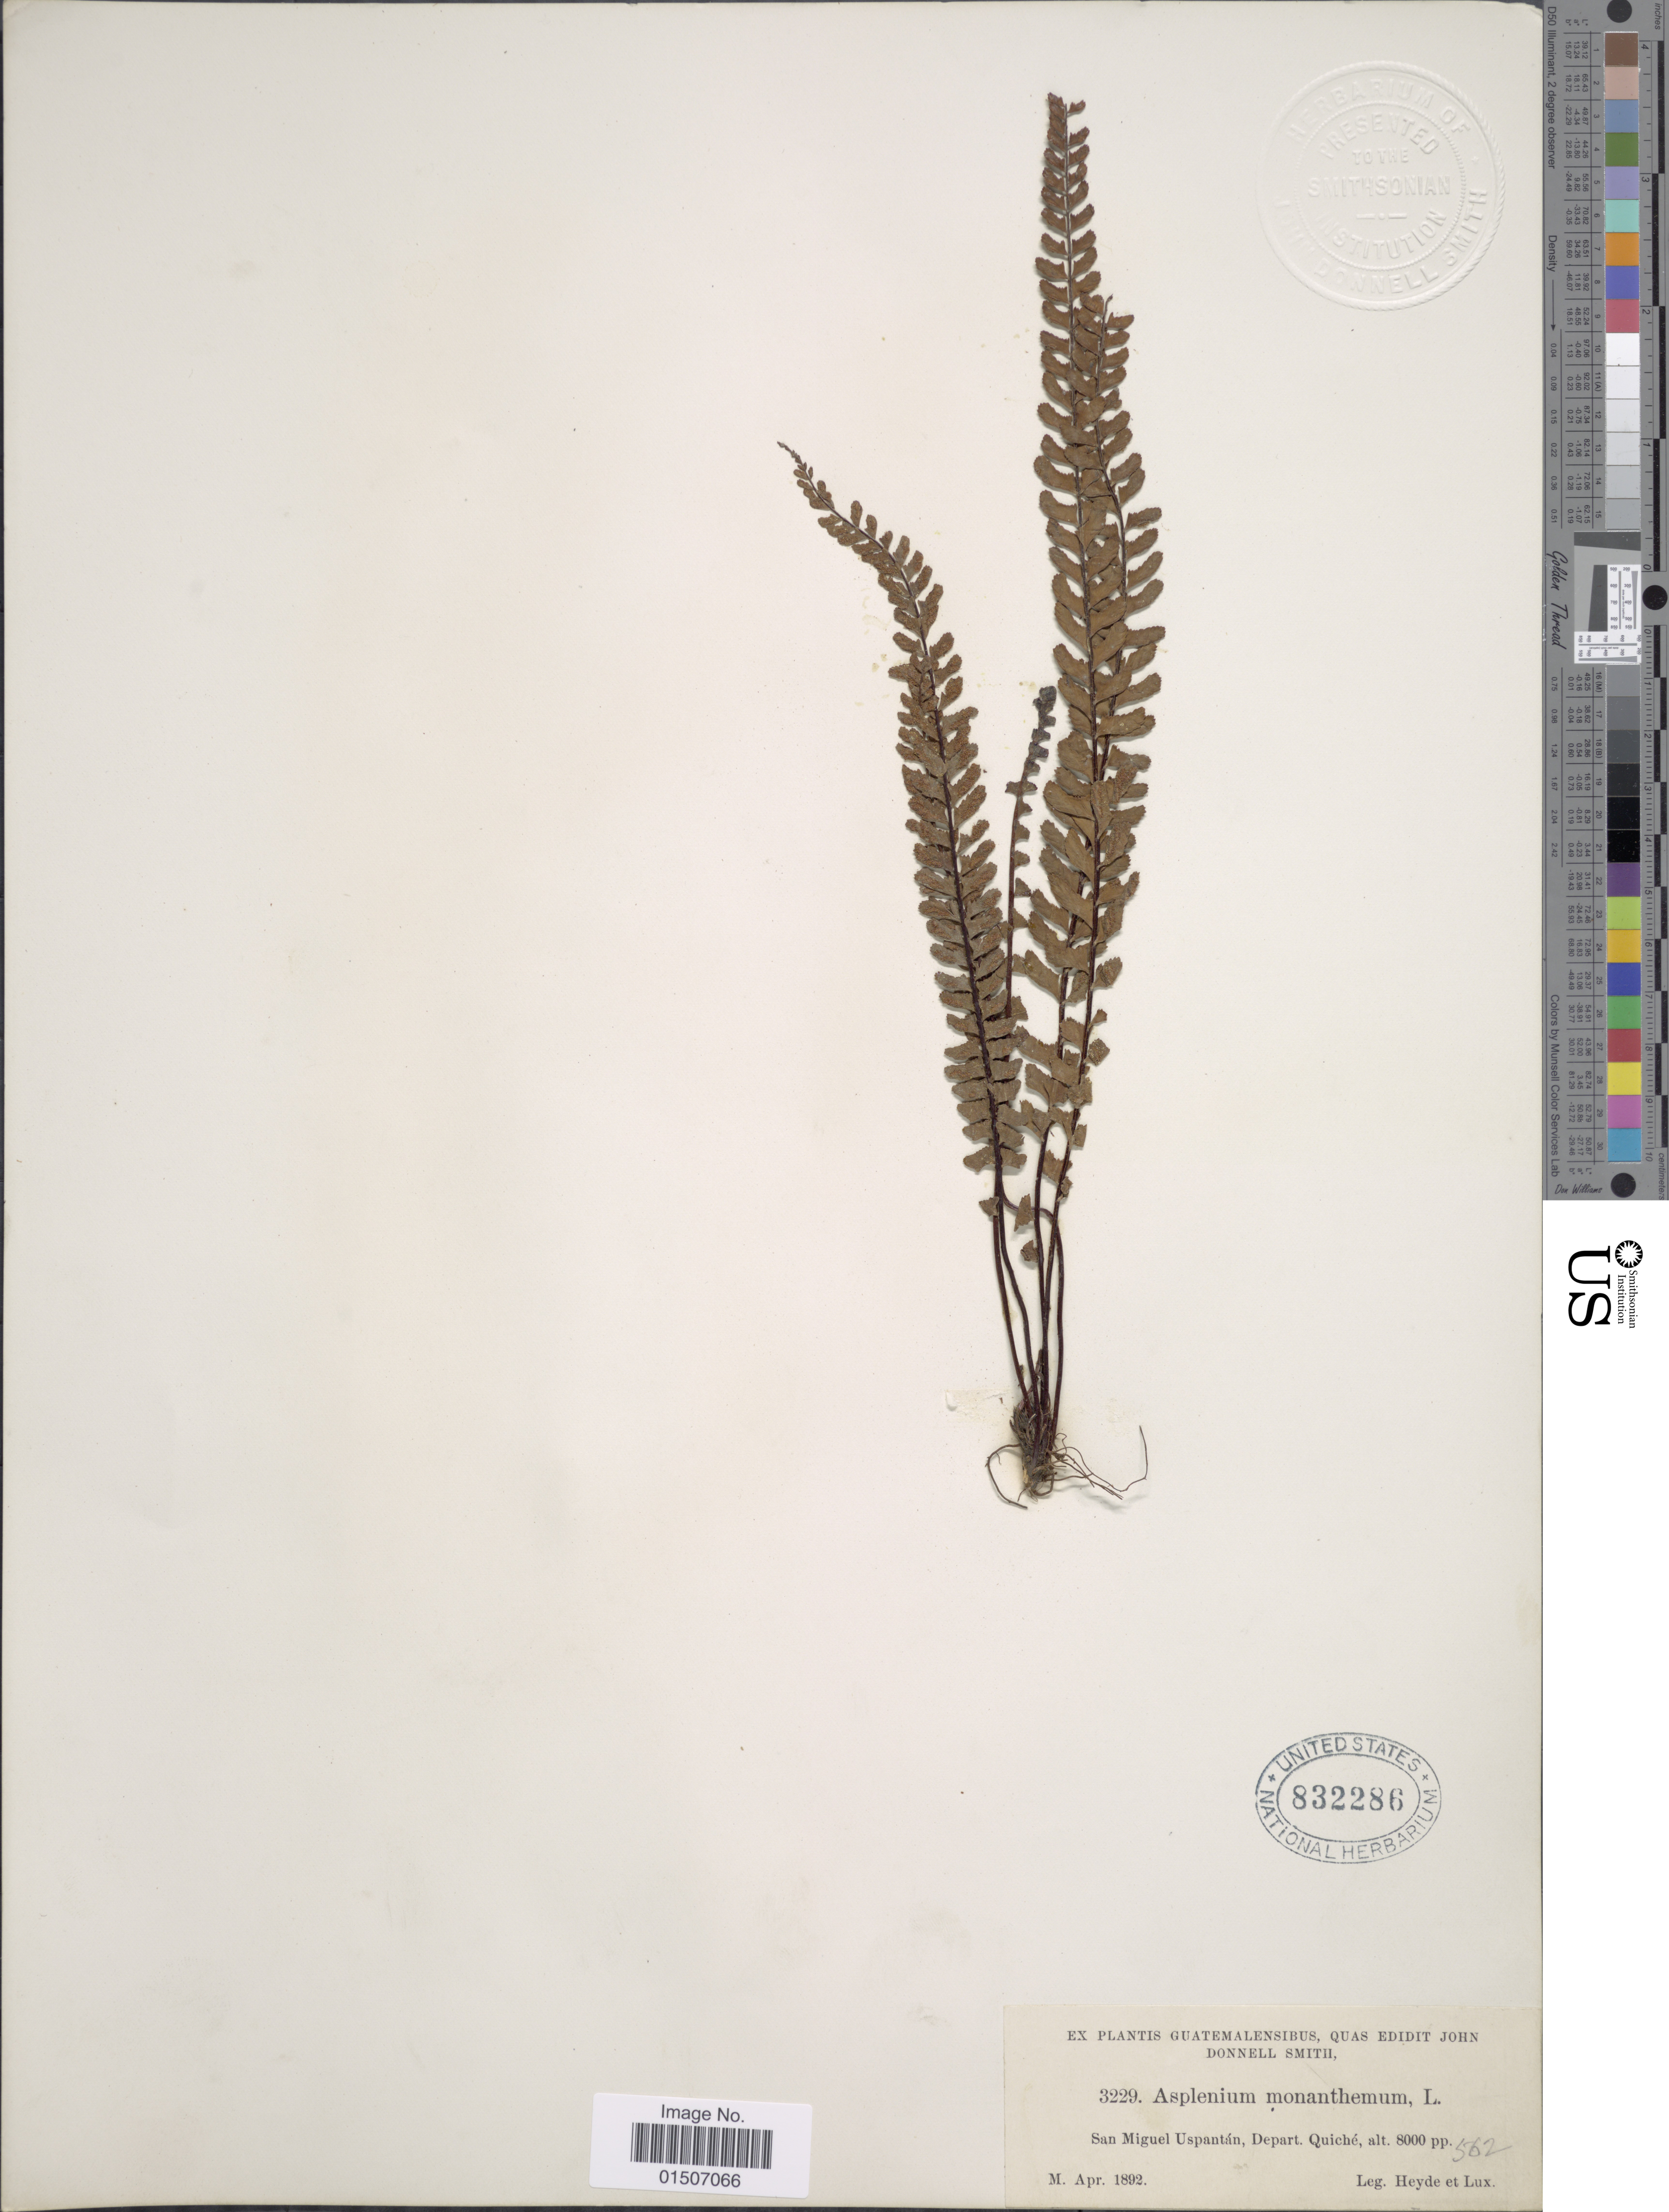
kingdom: Plantae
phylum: Tracheophyta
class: Polypodiopsida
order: Polypodiales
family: Aspleniaceae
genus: Asplenium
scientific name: Asplenium monanthes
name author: L.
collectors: Heyde & Lux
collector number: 3229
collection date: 1892-04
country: Guatemala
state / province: El Quiché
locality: San Miguel Uspantán, Depart. Quiché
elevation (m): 2438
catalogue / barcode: US 832286